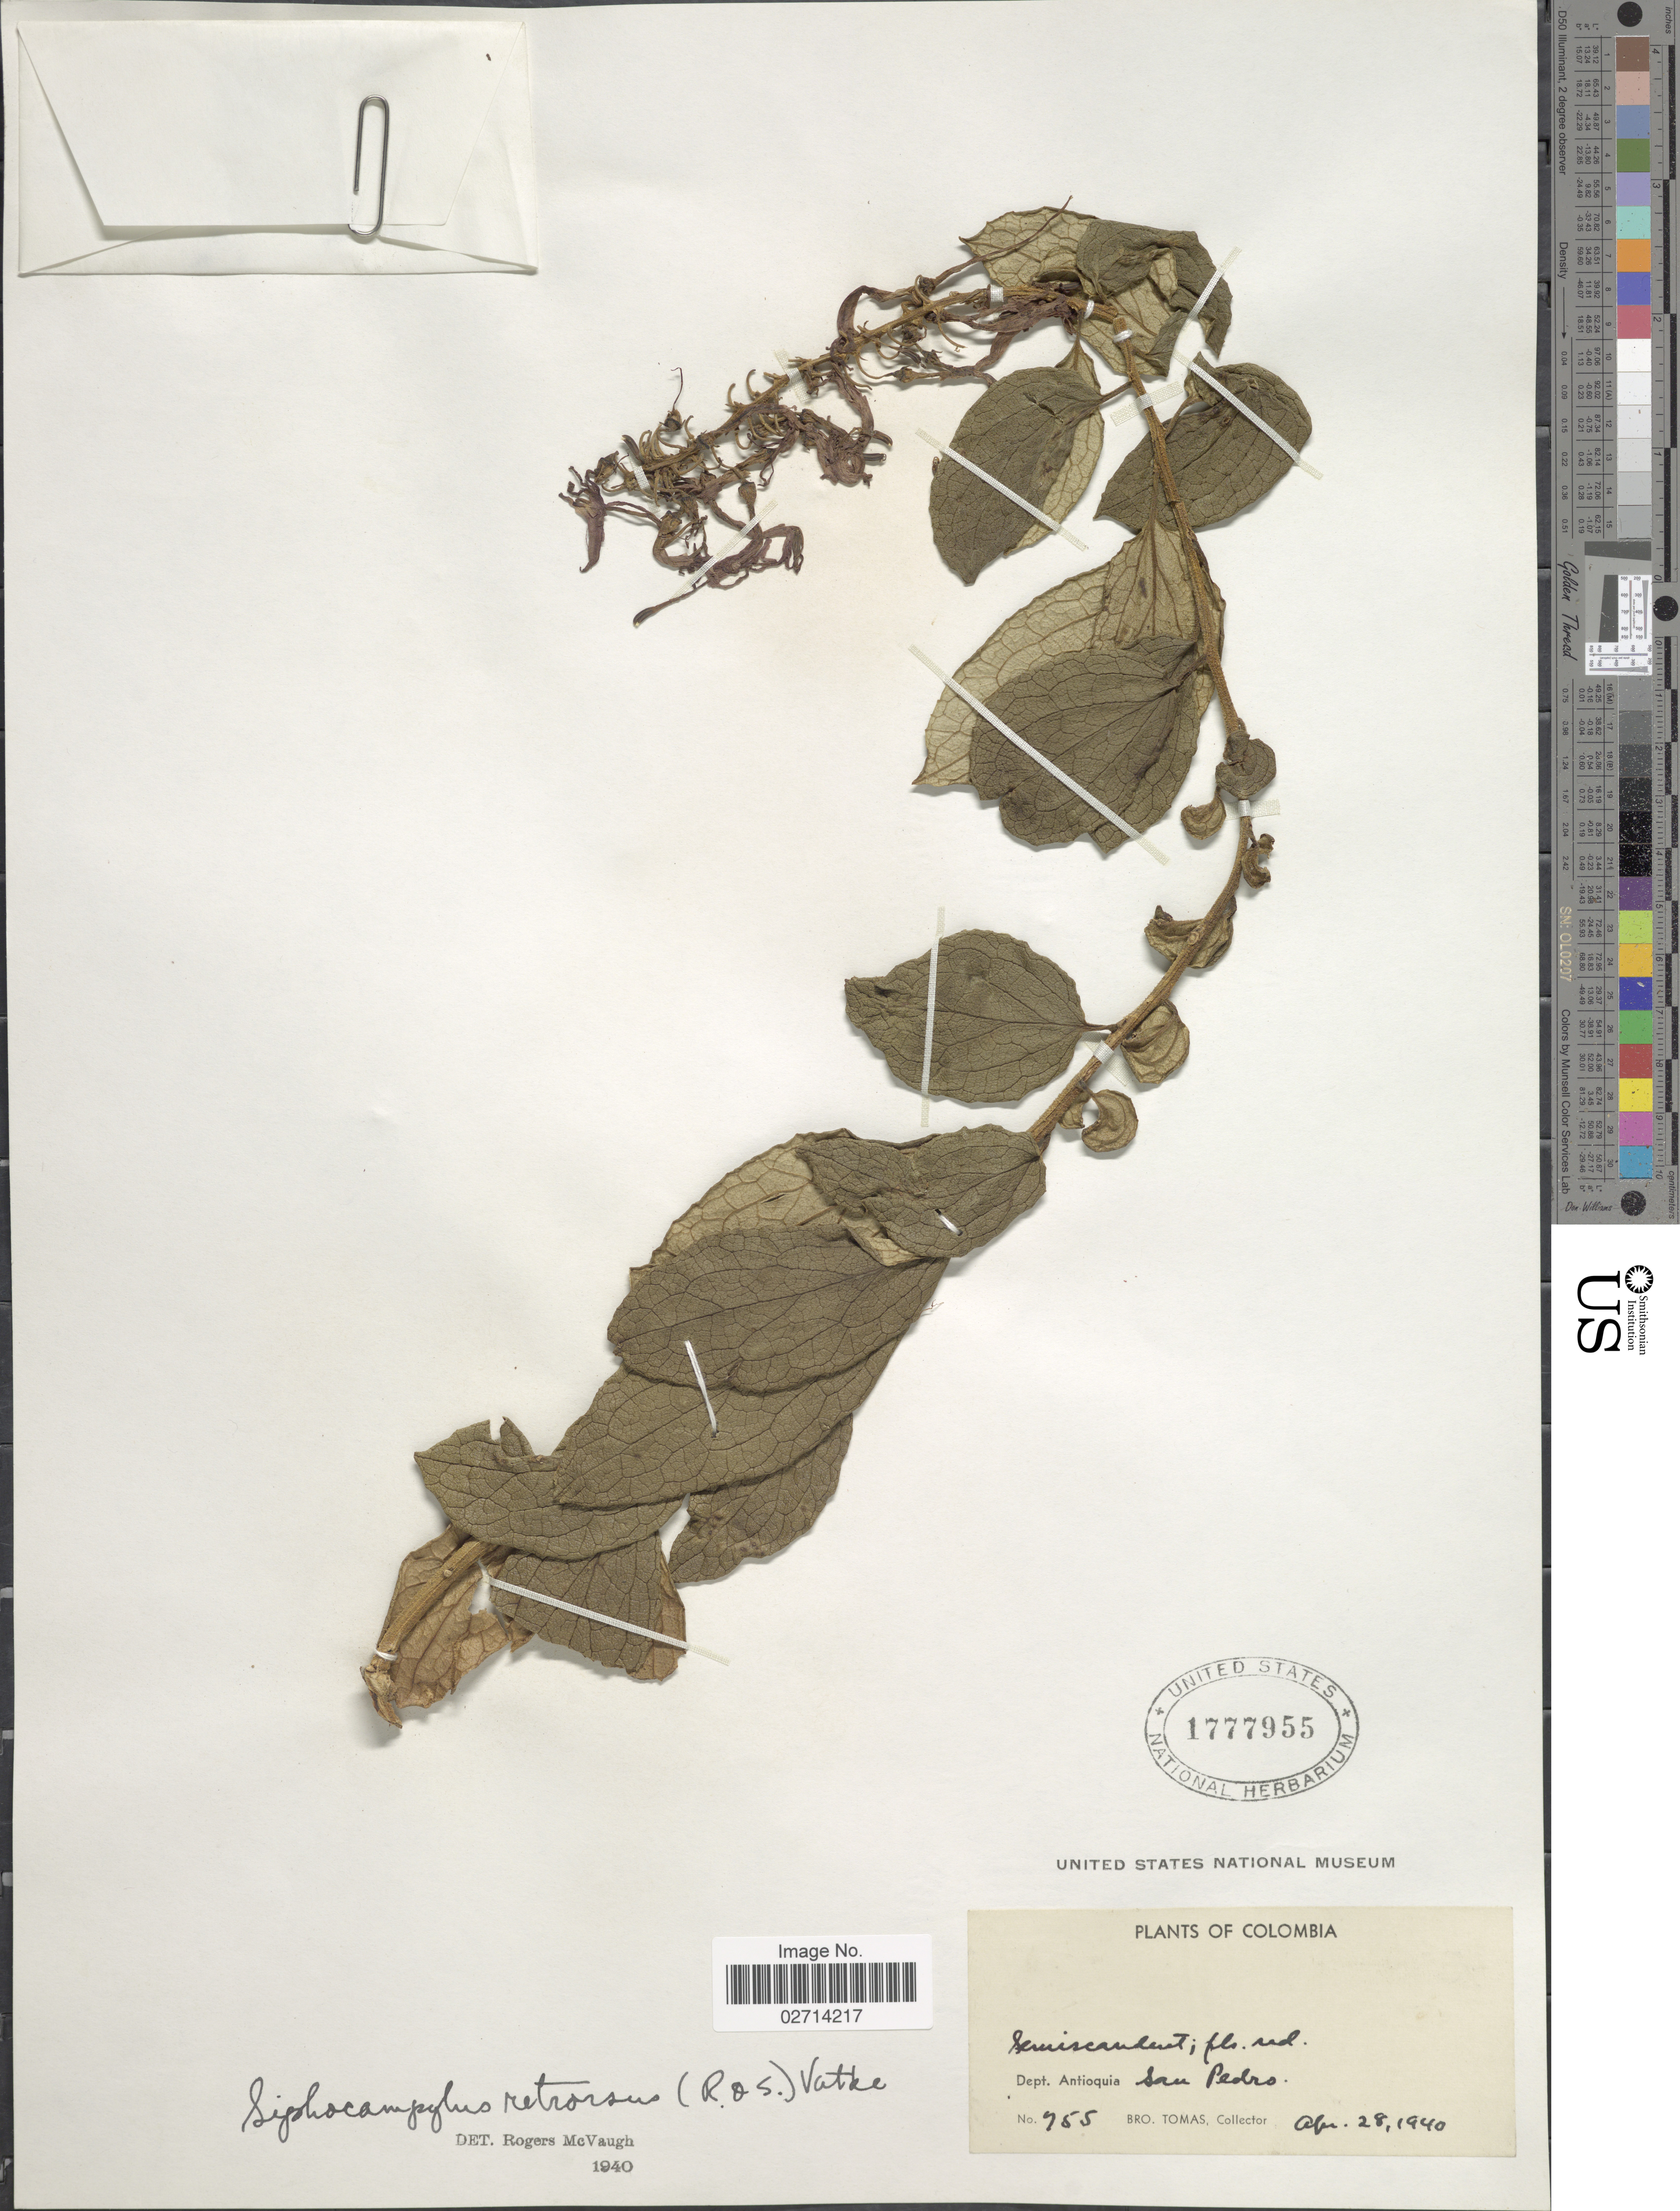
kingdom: Plantae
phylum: Tracheophyta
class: Magnoliopsida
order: Asterales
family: Campanulaceae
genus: Siphocampylus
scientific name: Siphocampylus retrorsus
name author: (Willd. ex Schult.) Vatke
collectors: B. Tomas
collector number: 755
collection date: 1940-04-28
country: Colombia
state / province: Antioquia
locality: San Pedro.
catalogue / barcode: US 1777955